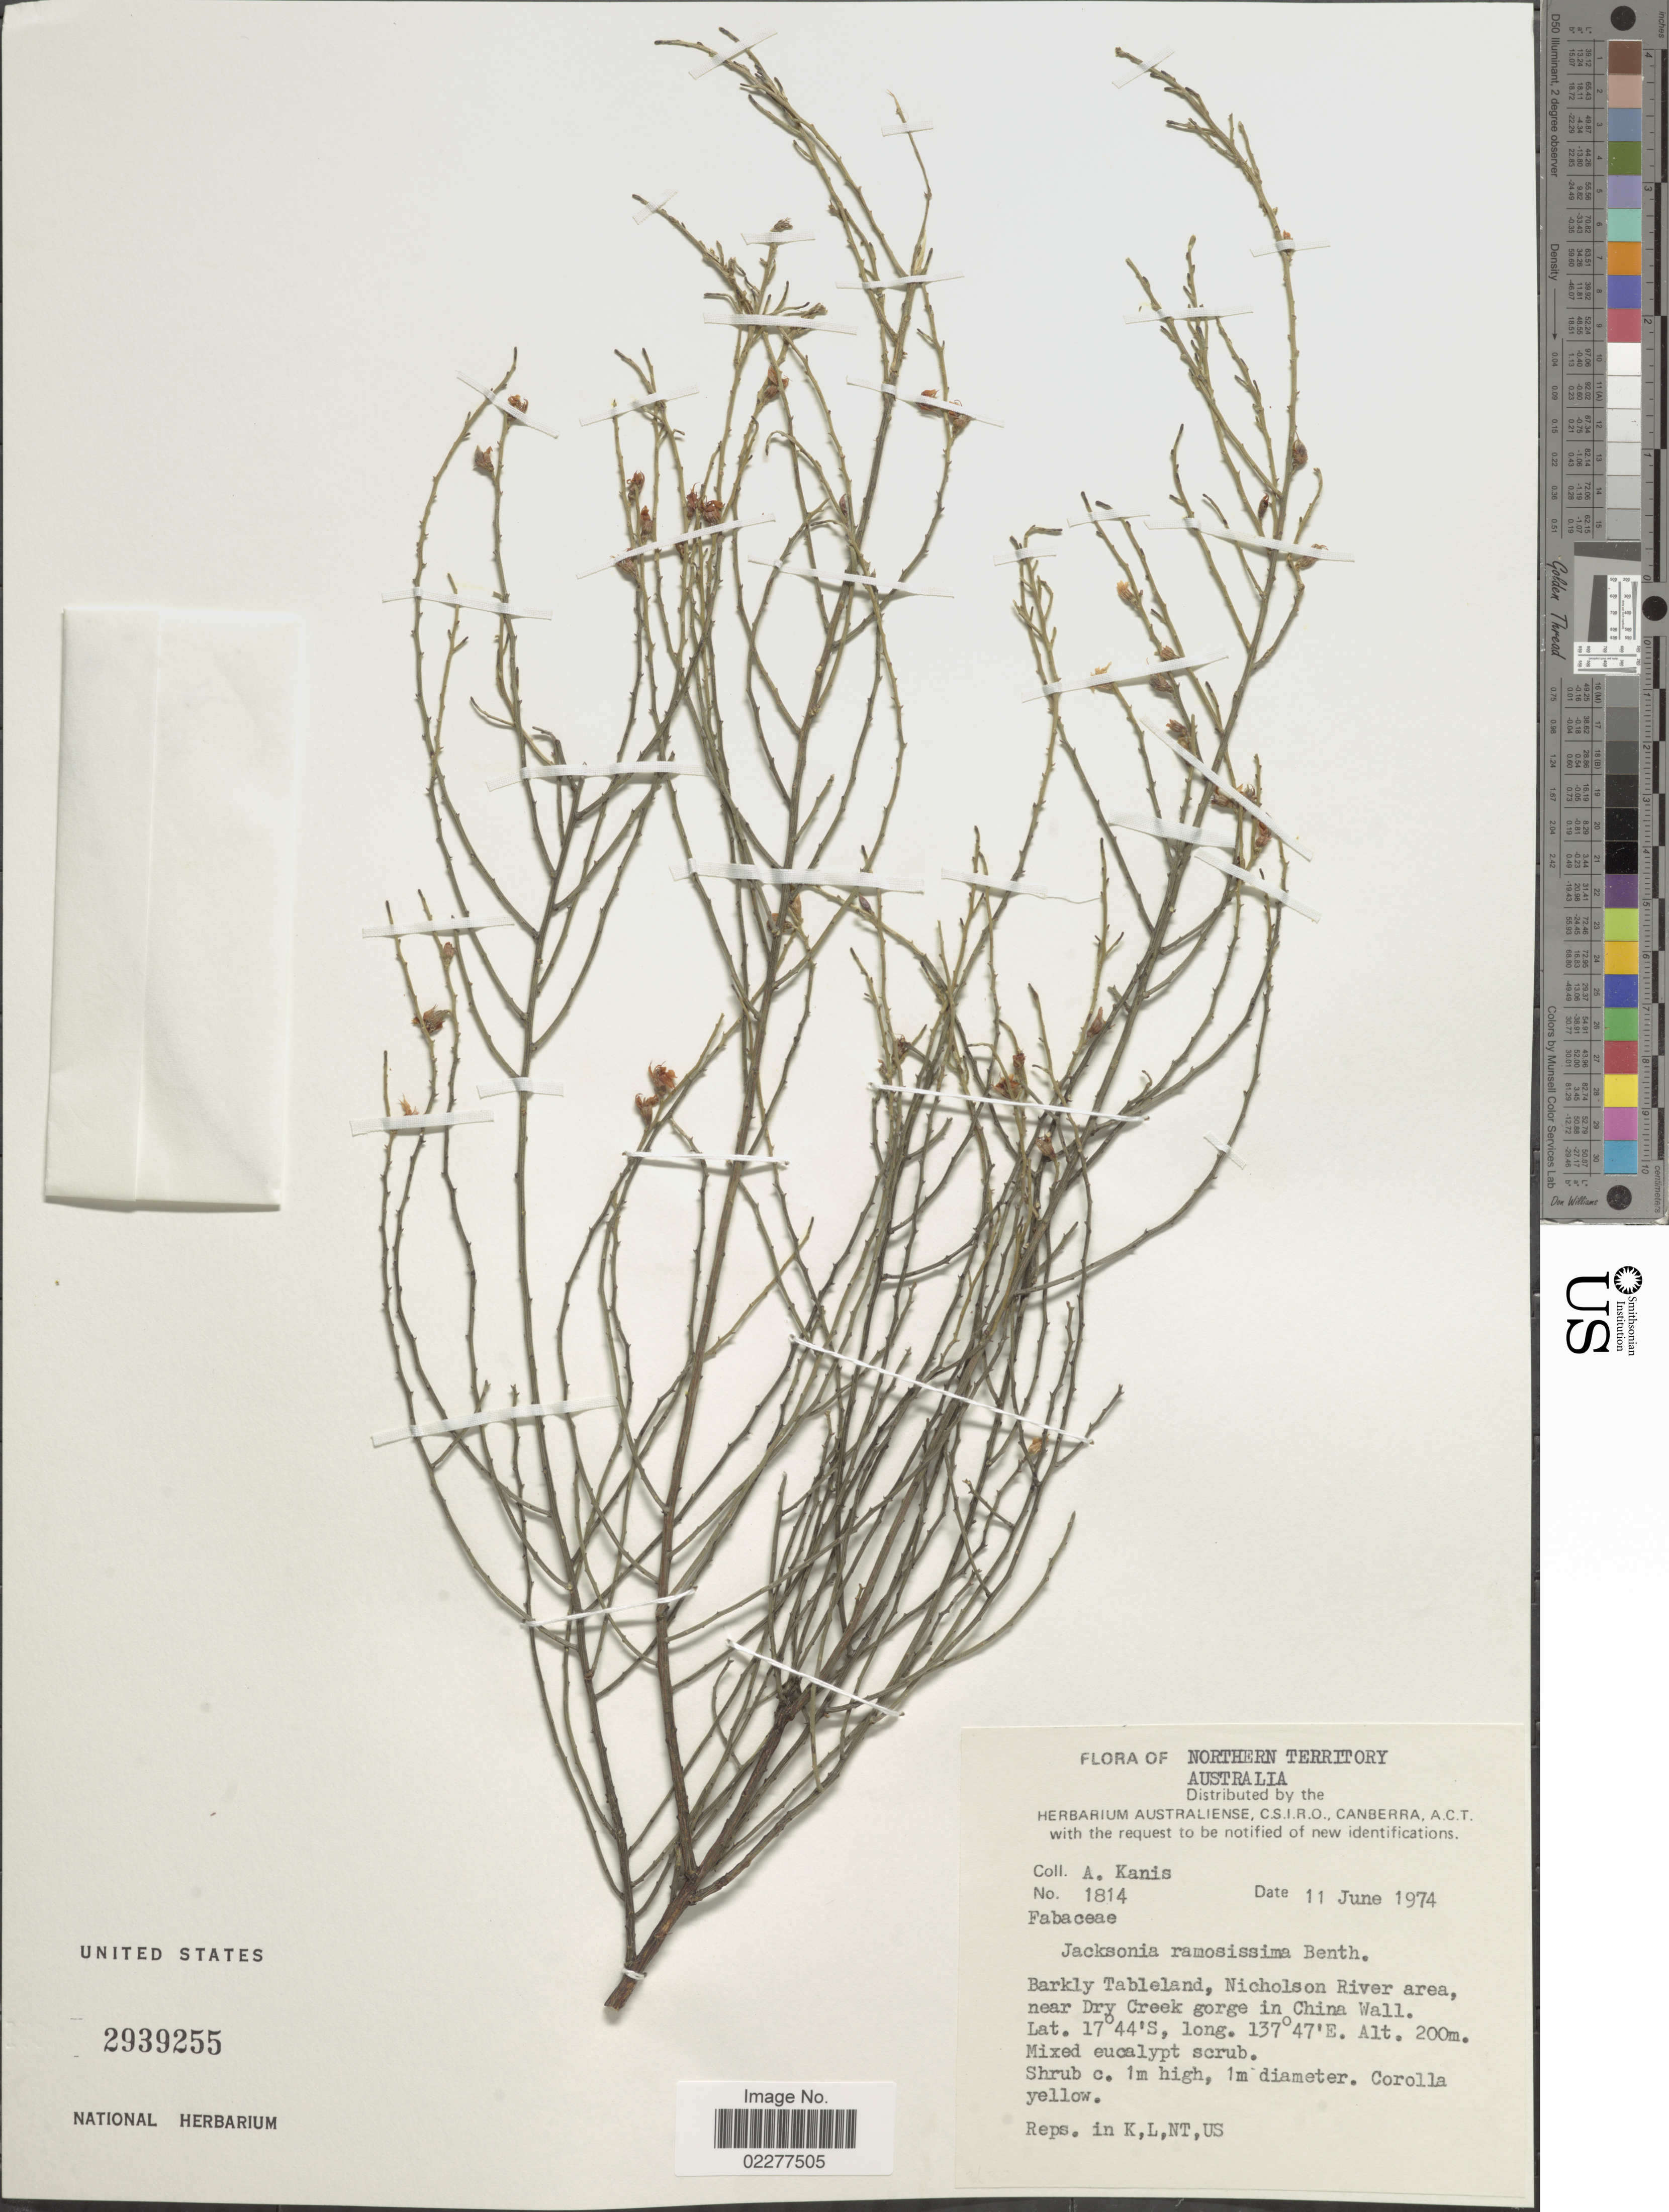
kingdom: Plantae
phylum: Tracheophyta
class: Magnoliopsida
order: Fabales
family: Fabaceae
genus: Jacksonia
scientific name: Jacksonia ramosissima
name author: Benth.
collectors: A. Kanis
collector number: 1814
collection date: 1974-06-11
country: Australia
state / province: Northern Territory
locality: Barkly Tableland, Nicholson River area, near Dry Creek gorge in China Wall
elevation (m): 200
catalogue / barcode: US 2939255